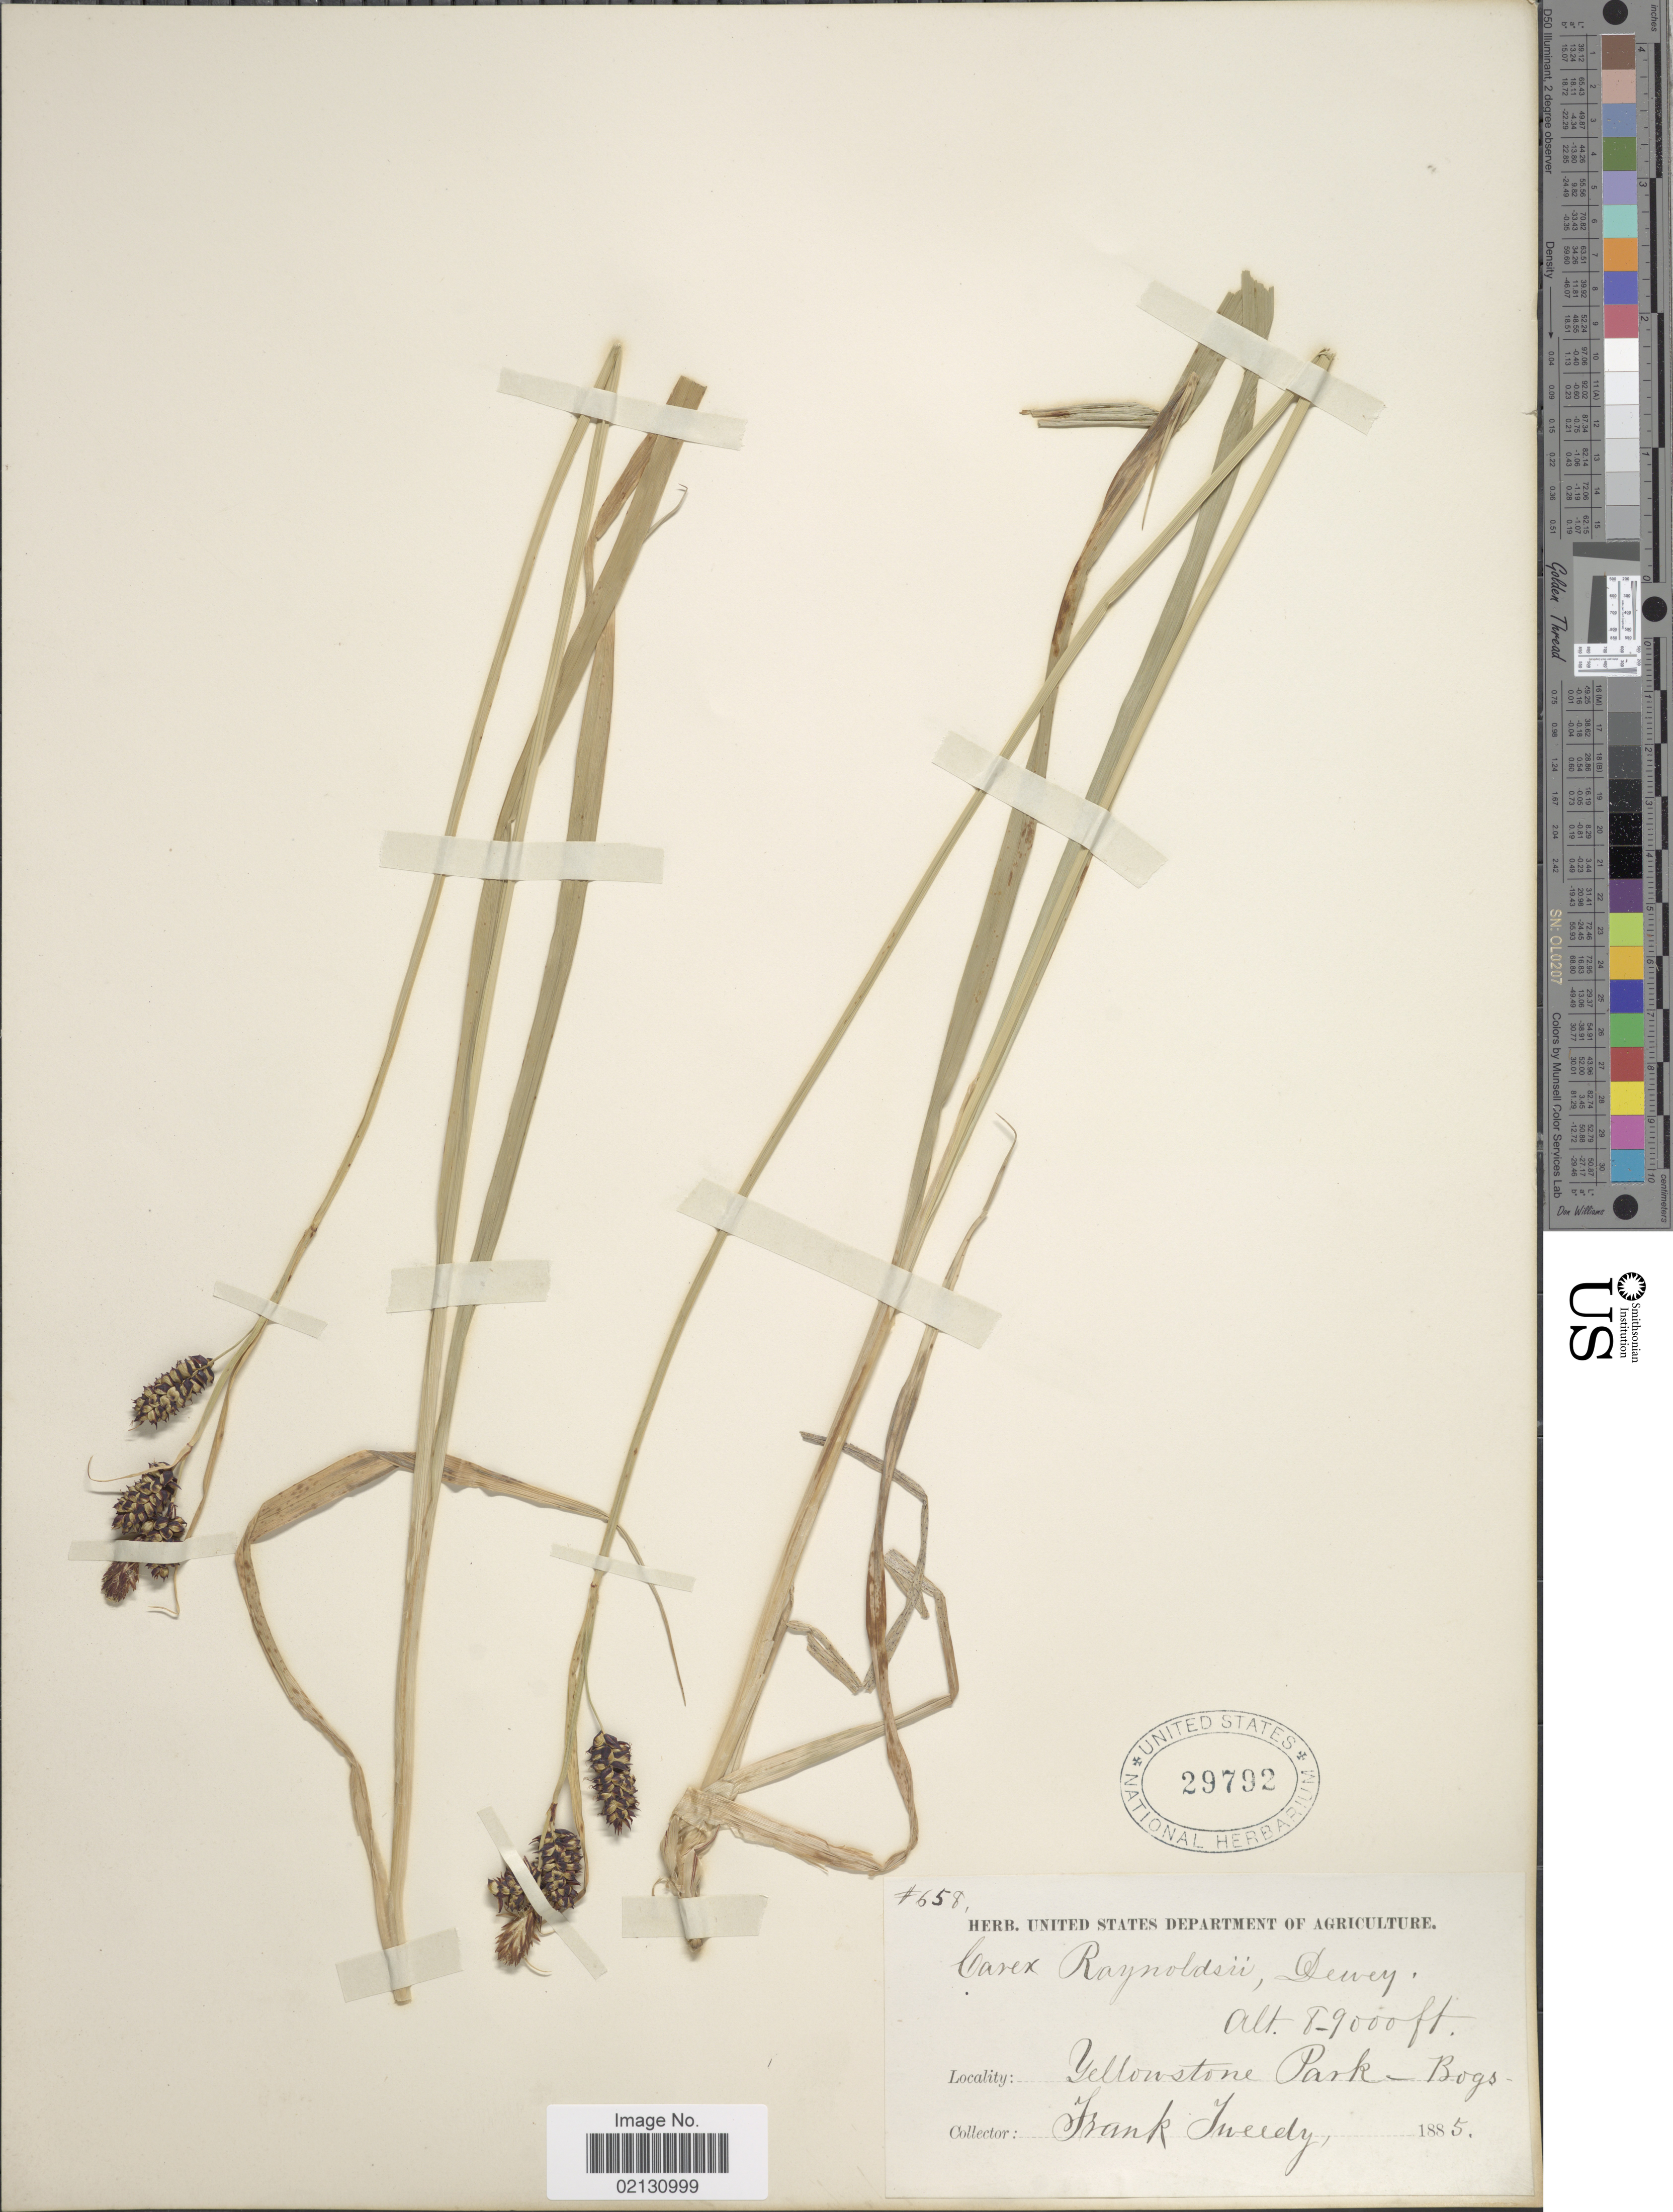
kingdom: Plantae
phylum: Tracheophyta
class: Liliopsida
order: Poales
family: Cyperaceae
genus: Carex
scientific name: Carex raynoldsii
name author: Dewey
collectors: F. Tweedy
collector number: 658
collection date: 1885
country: United States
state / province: Wyoming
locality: Yellowstone Park - Bogs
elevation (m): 2438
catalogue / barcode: US 29792